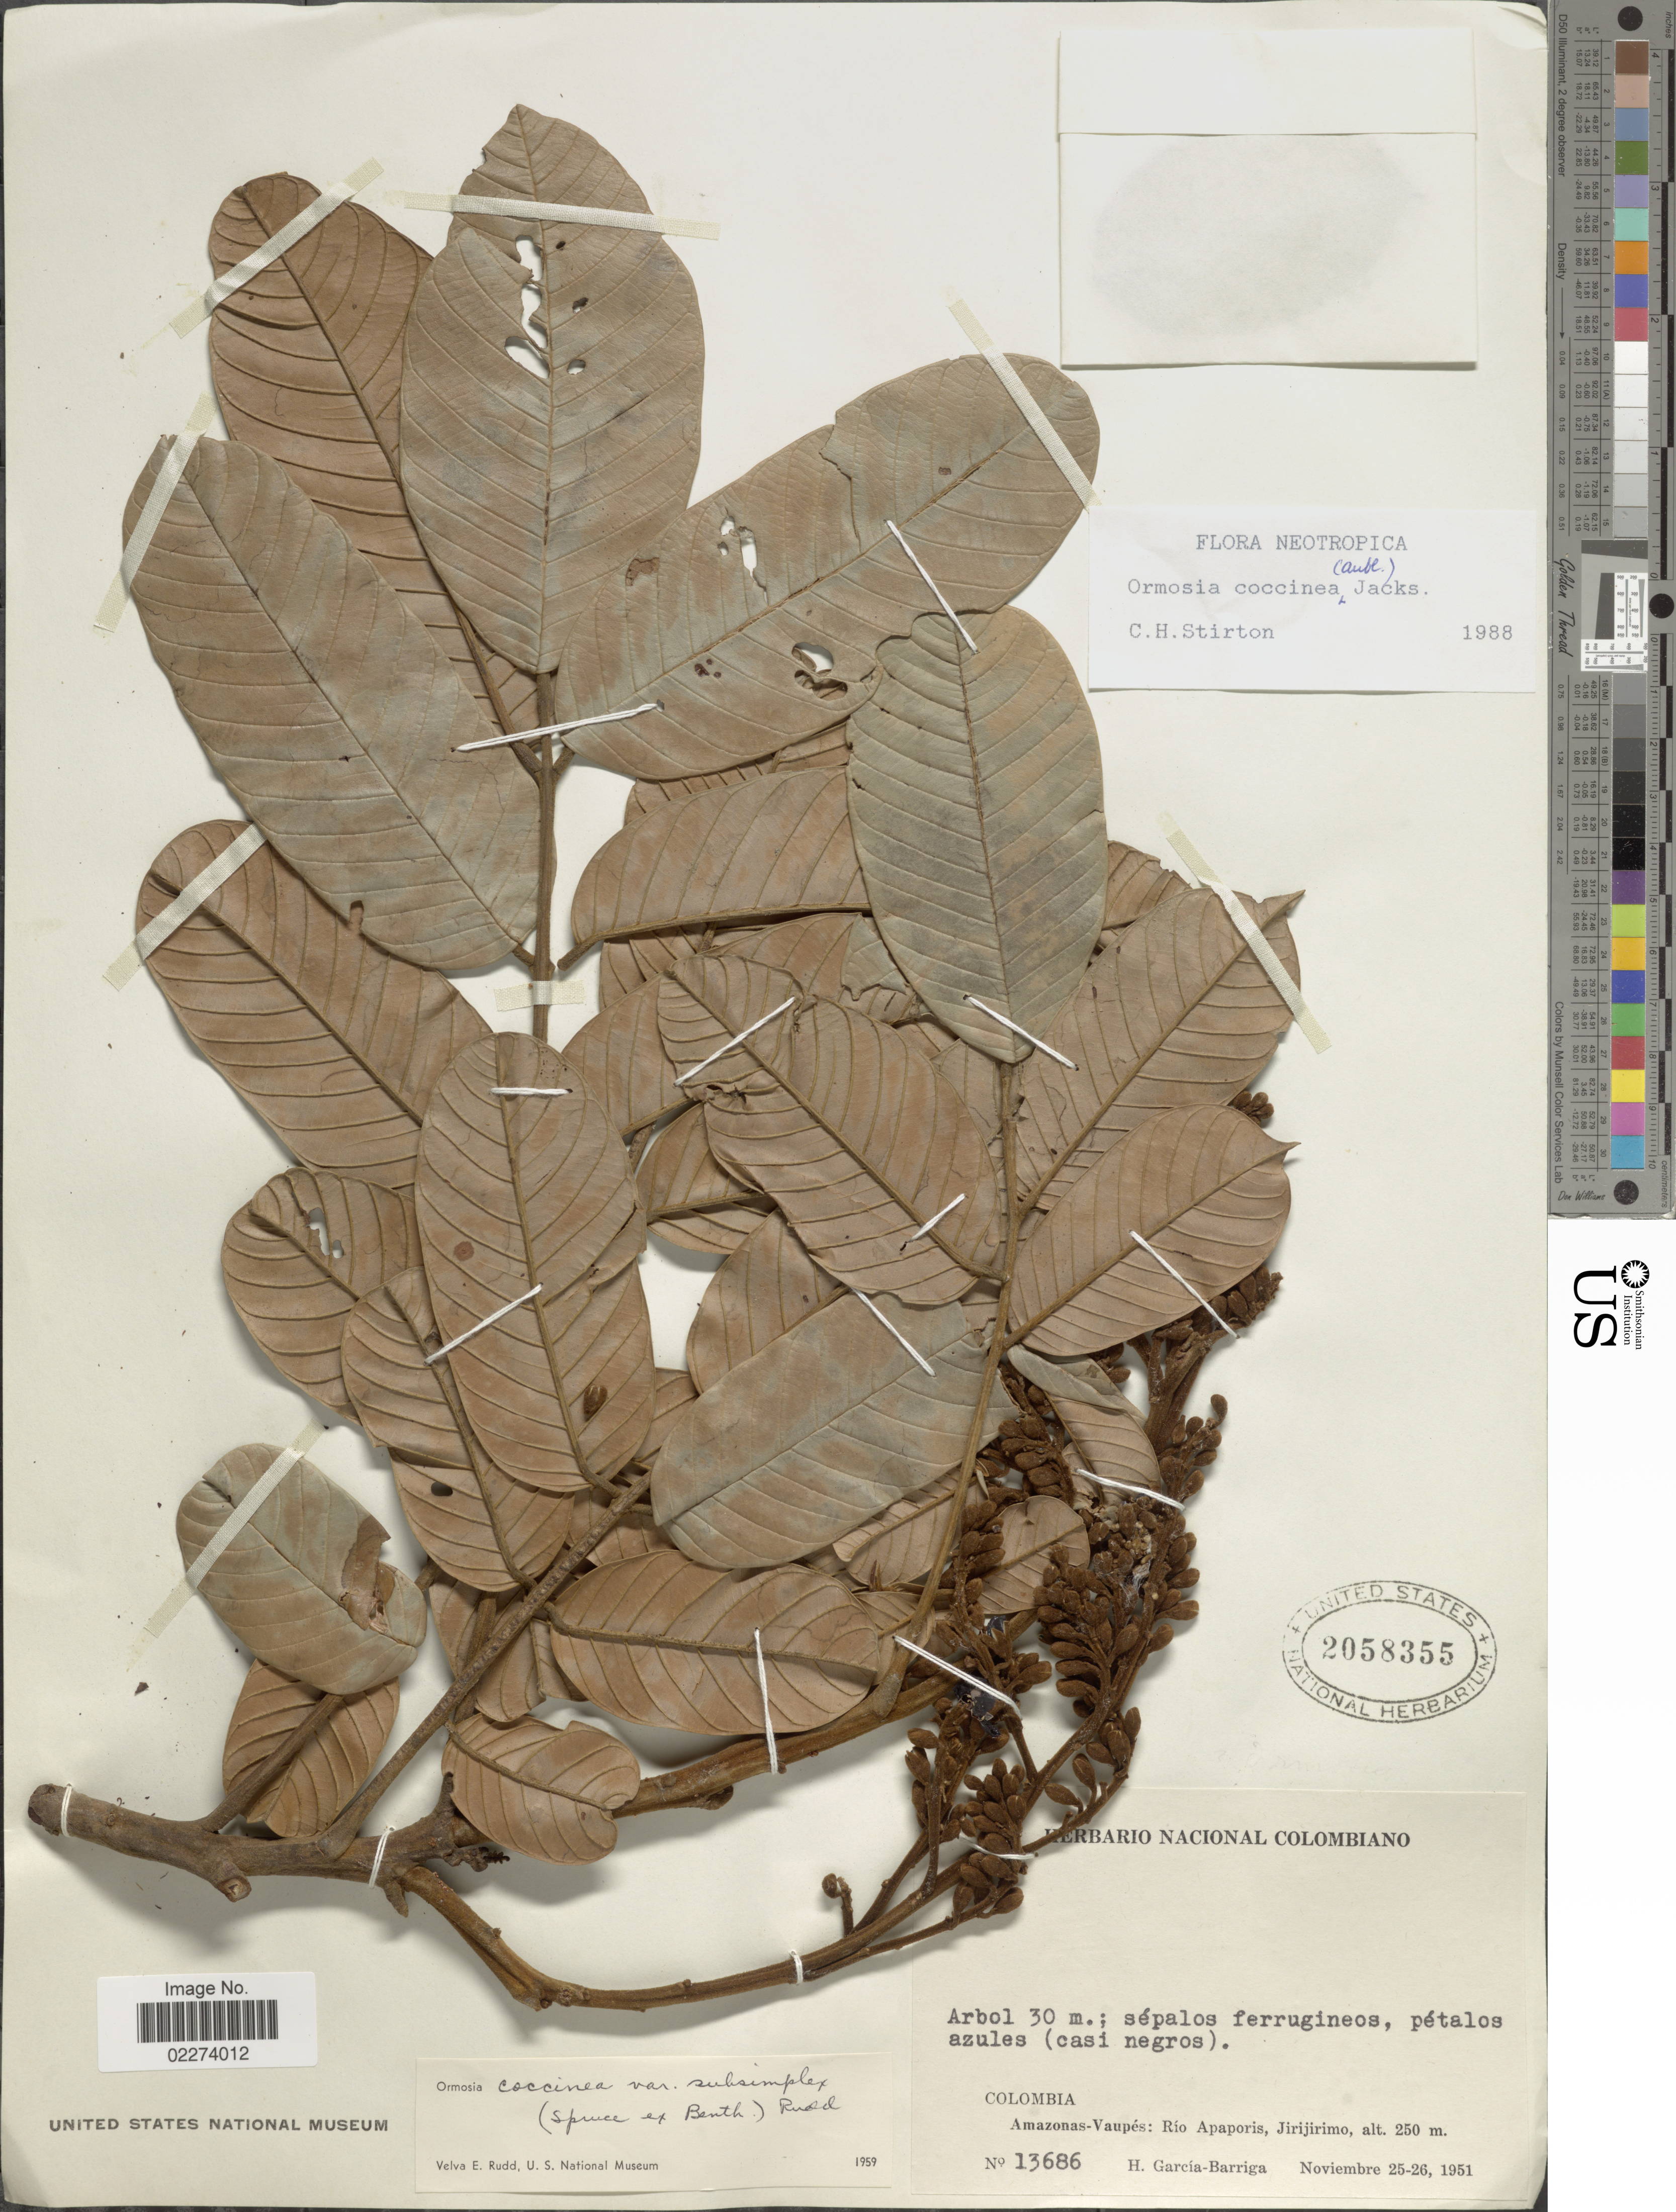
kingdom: Plantae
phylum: Tracheophyta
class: Magnoliopsida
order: Fabales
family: Fabaceae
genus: Ormosia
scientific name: Ormosia coccinea var. coccinea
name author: (Aubl.) Jacks.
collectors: H. García Barriga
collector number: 13686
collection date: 1951-11-25/1951-11-26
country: Colombia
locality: Amazonas-Vaupes: Rio Apaporis, Jirijirimo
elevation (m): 250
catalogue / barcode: US 2058355